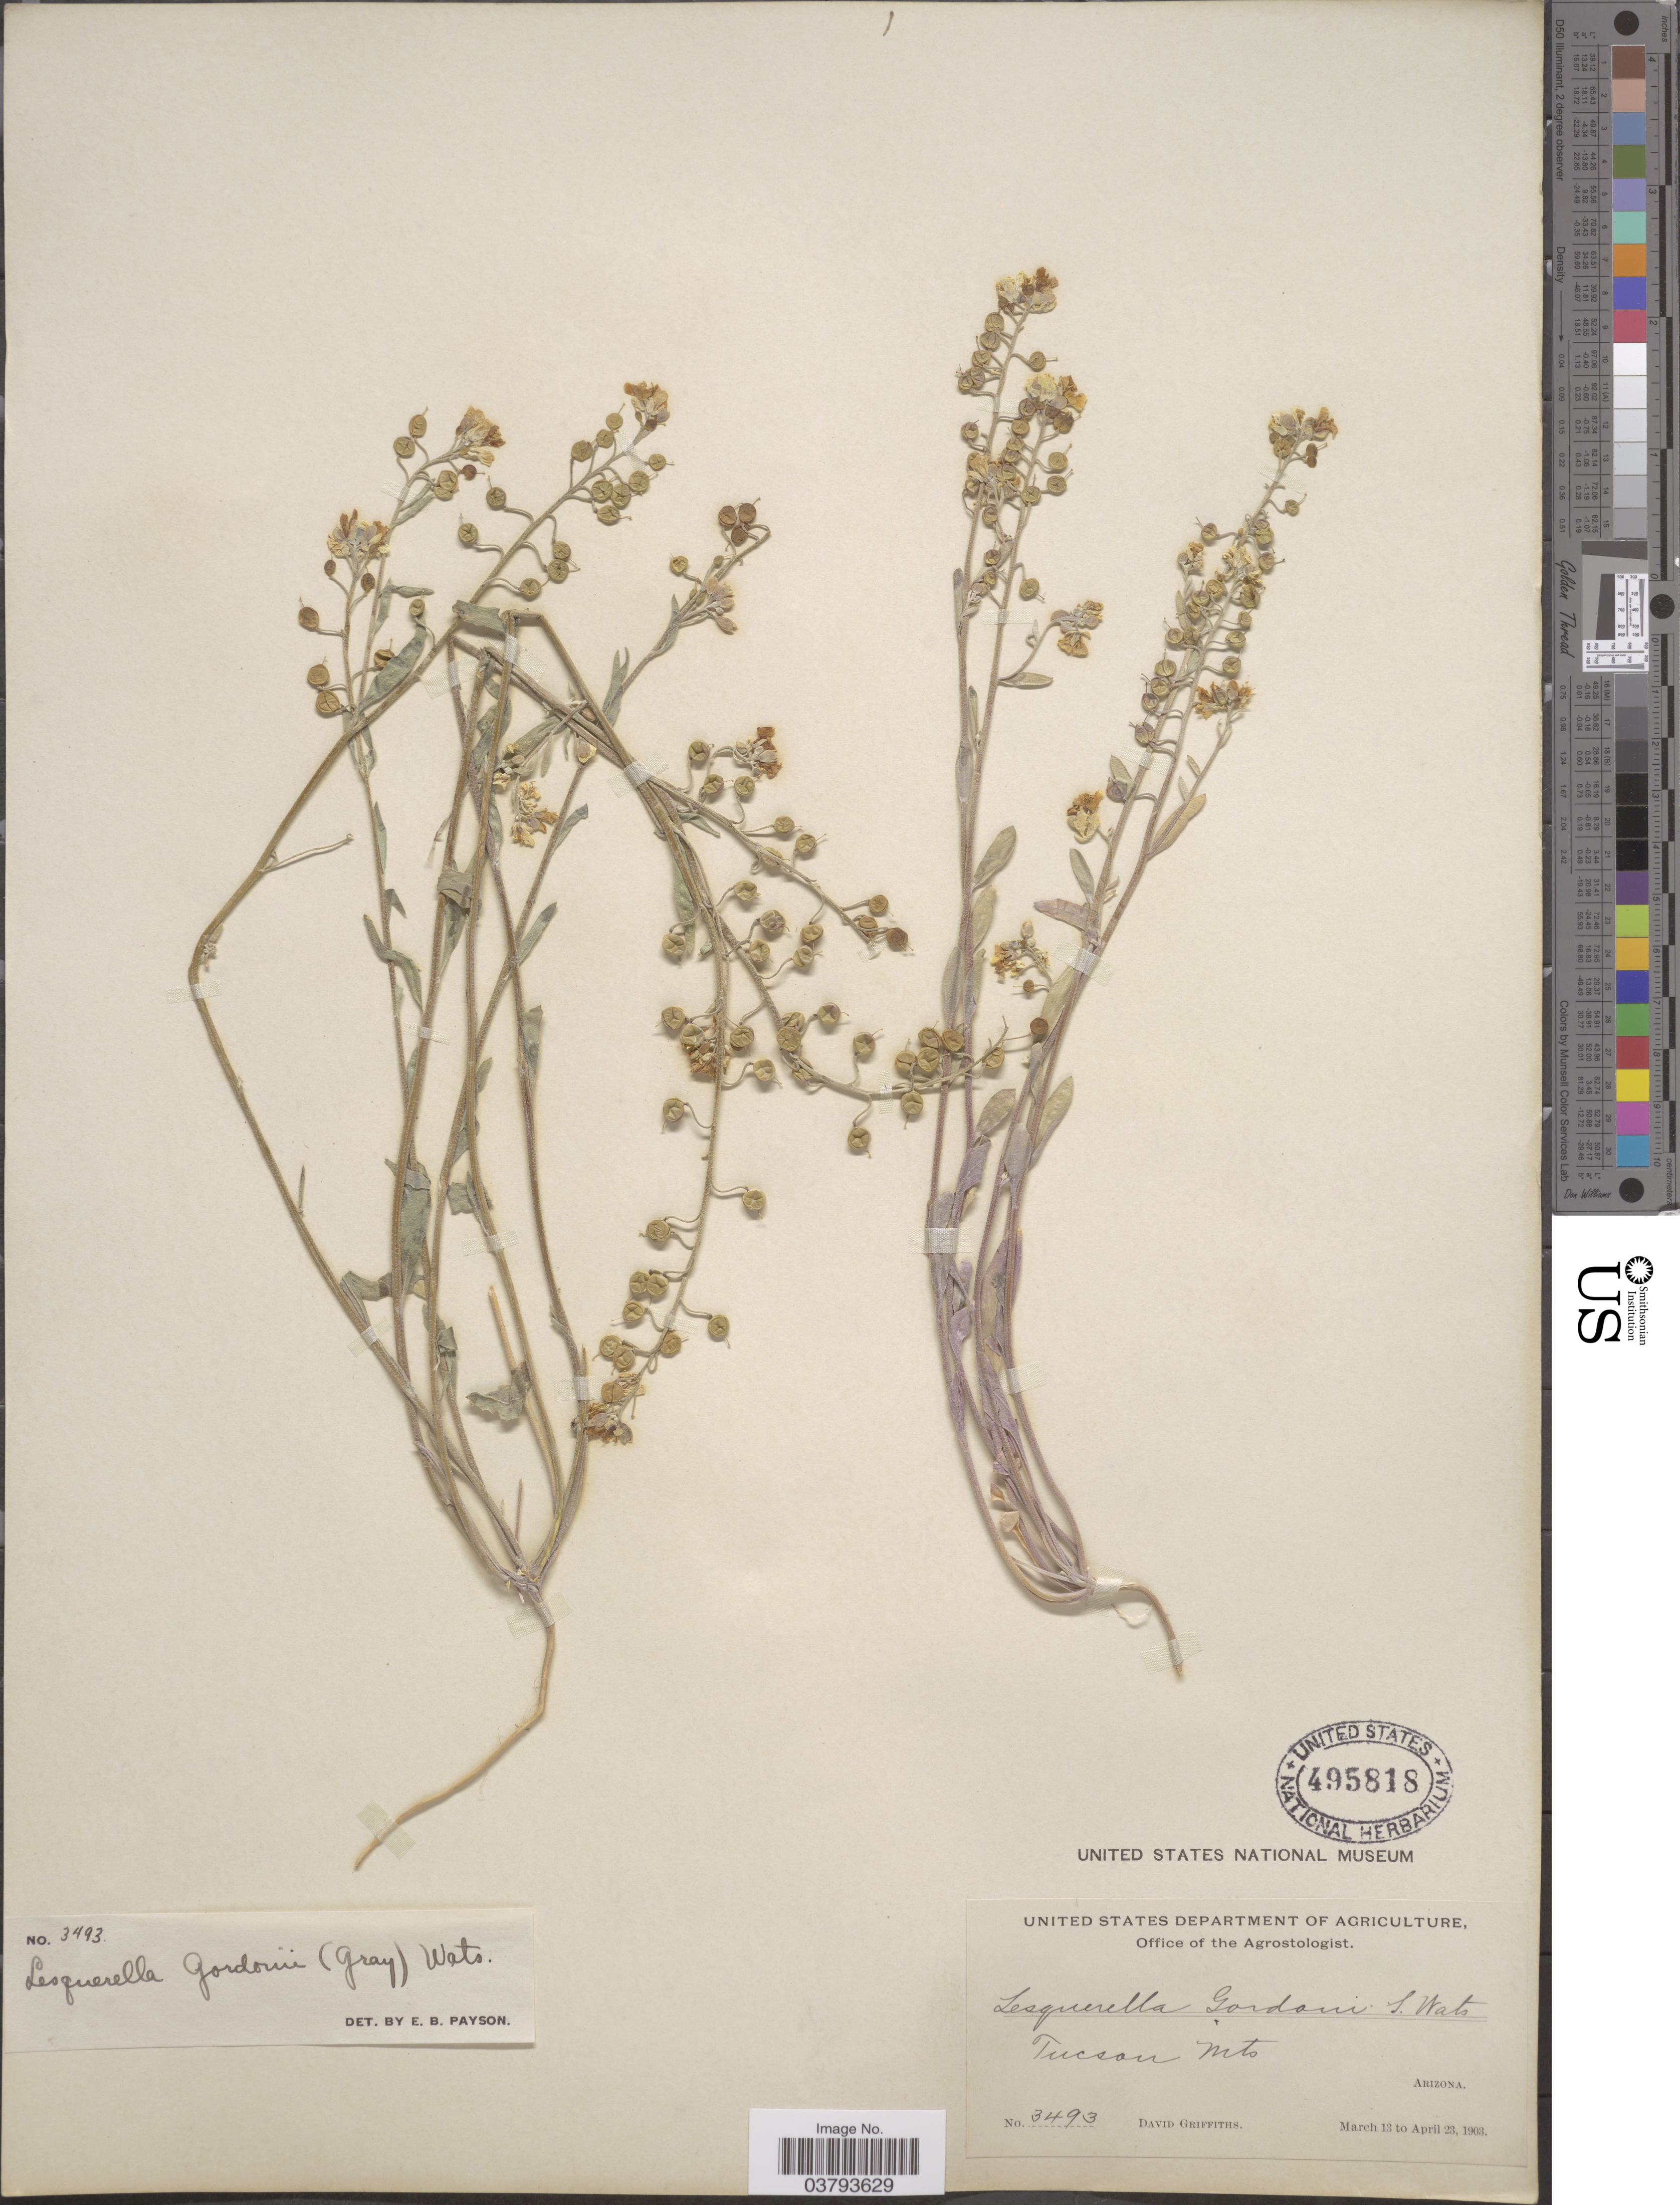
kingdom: Plantae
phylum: Tracheophyta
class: Magnoliopsida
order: Brassicales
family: Brassicaceae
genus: Lesquerella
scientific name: Lesquerella gordonii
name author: (A. Gray) S. Watson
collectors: D. Griffiths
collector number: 3493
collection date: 1903-03-13/1903-04-23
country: United States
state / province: Arizona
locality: Tucson Mts.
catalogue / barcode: US 495818